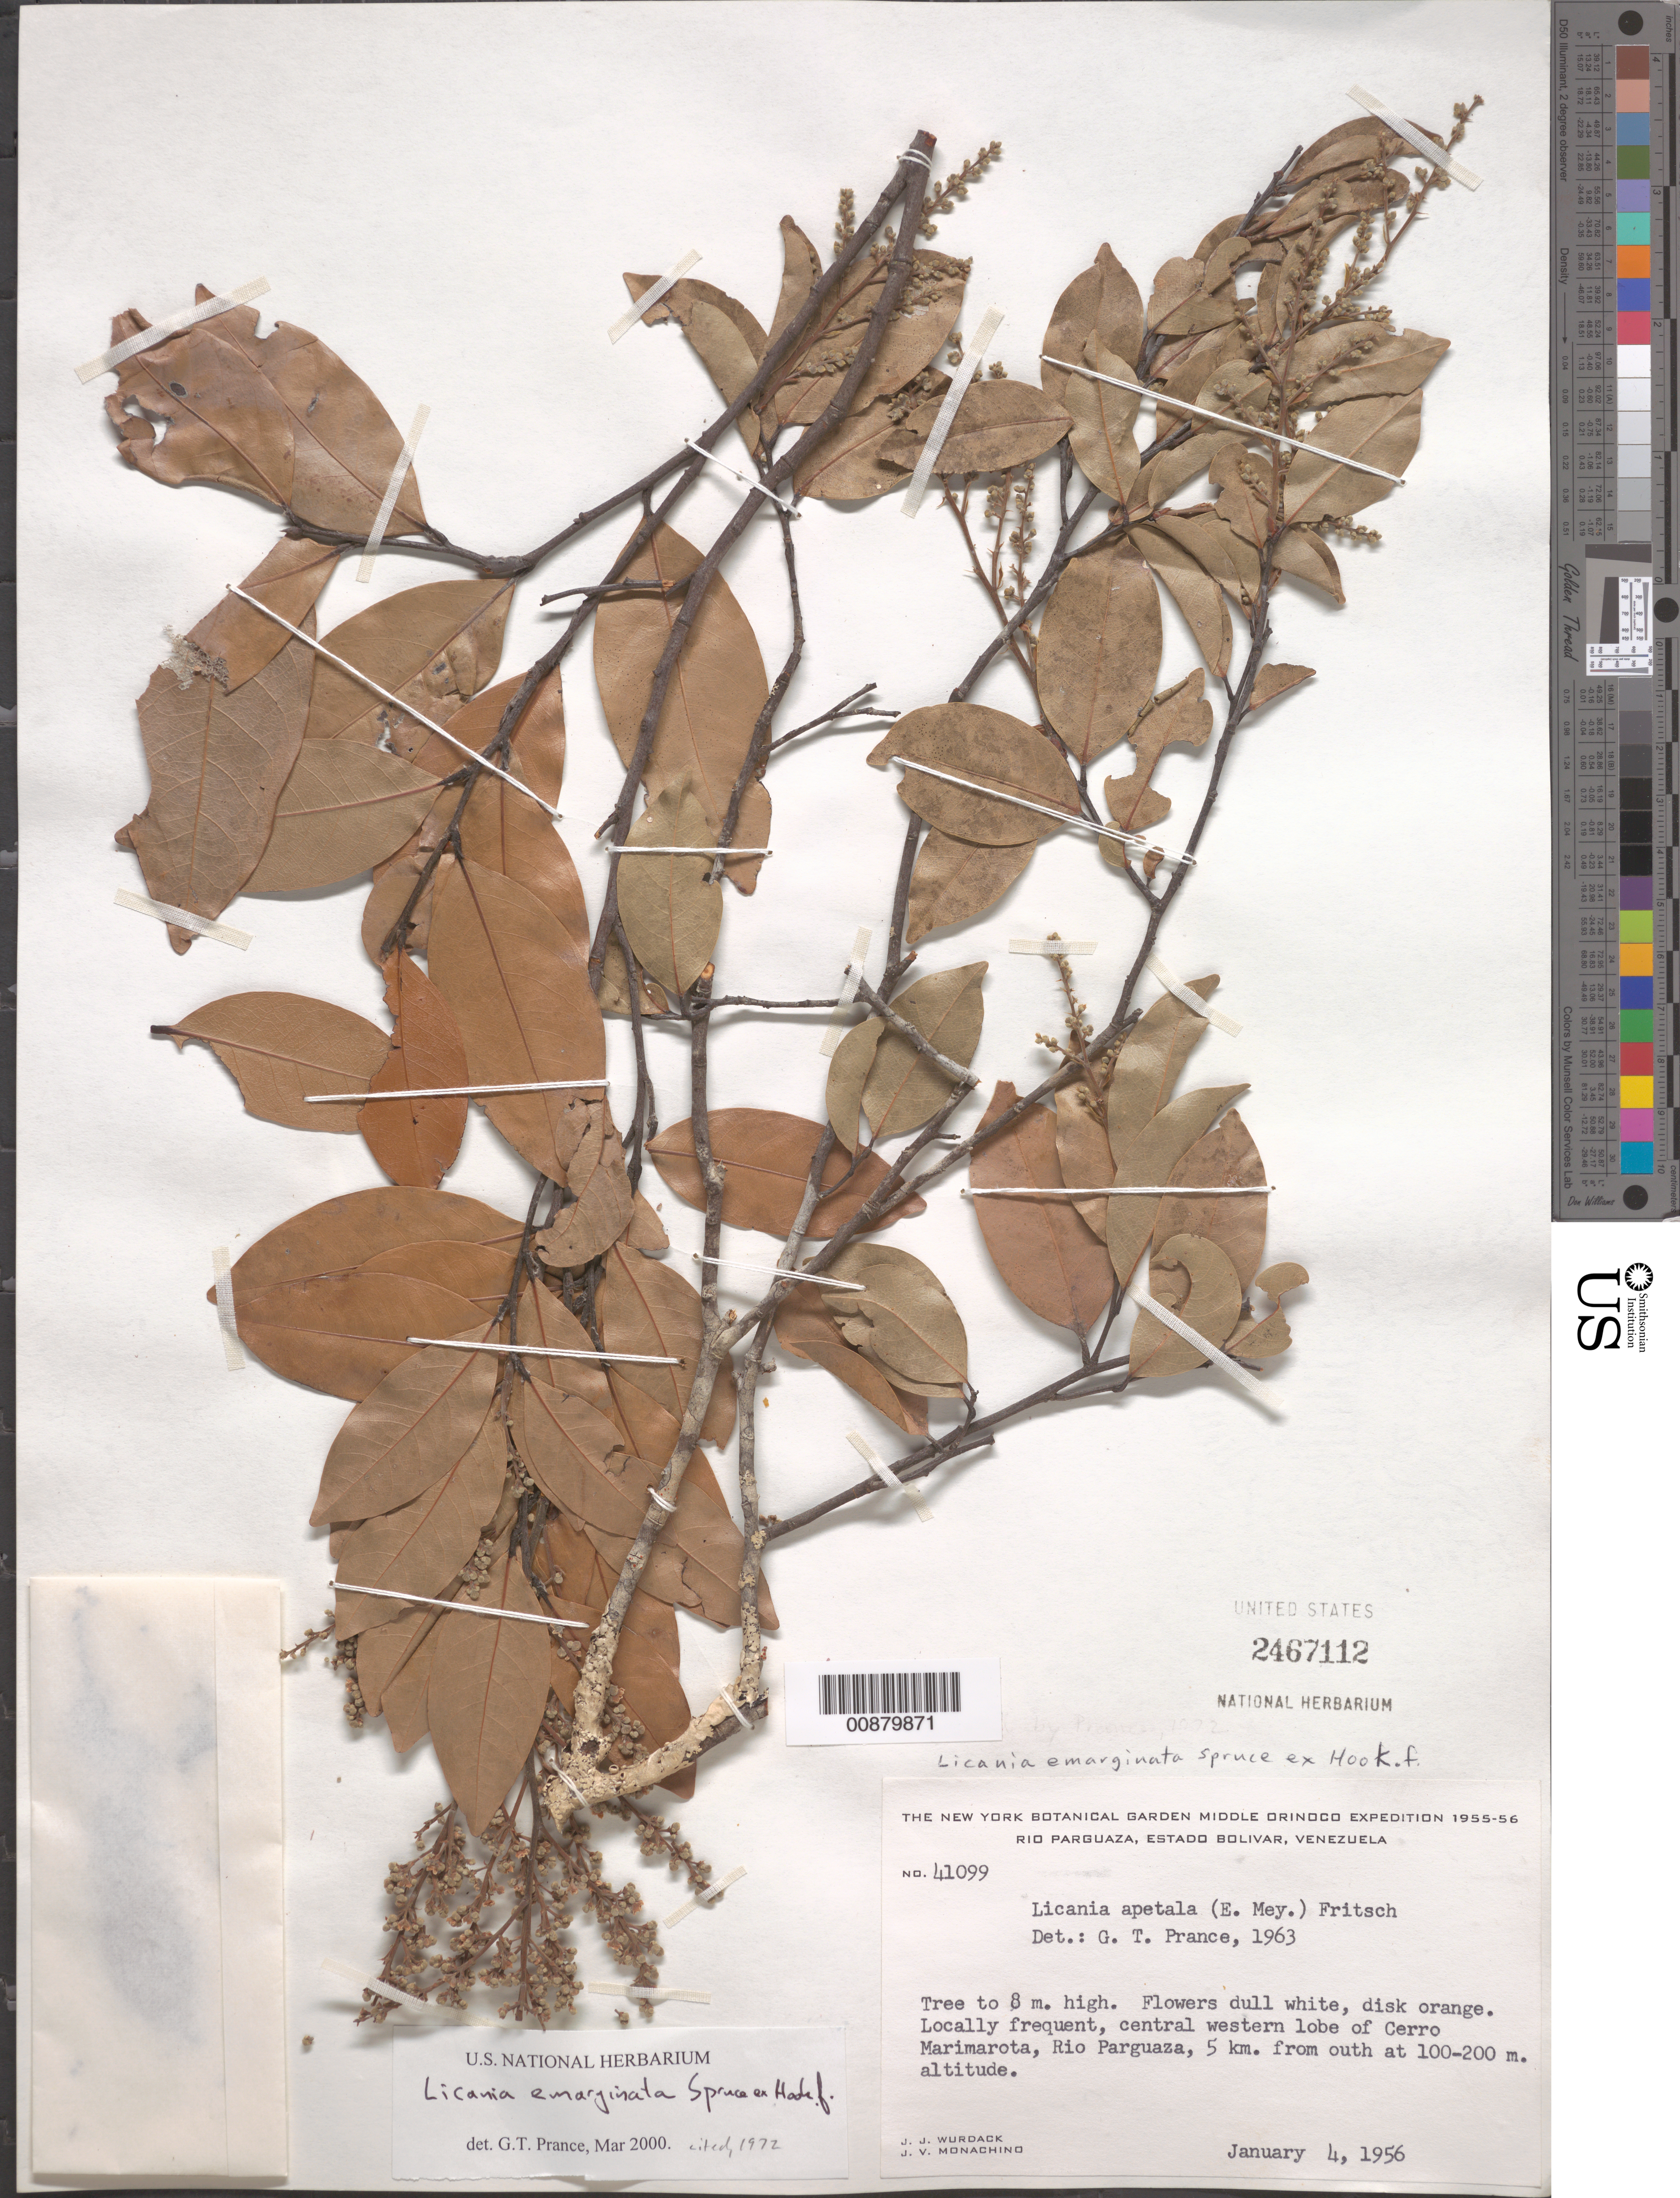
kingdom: Plantae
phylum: Tracheophyta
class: Magnoliopsida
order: Malpighiales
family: Chrysobalanaceae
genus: Leptobalanus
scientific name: Leptobalanus emarginatus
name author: (Spruce ex Hook. f.) Sothers & Prance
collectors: J. J. Wurdack & J. V. Monachino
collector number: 41099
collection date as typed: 4-Jan-56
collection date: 1956-01-04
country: Venezuela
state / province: Bolívar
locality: Cerro Marimarota, central western lobe of, (with laguna at base of mountain), Río Parguaza 5 km from mouth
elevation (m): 100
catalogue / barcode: US 2467112